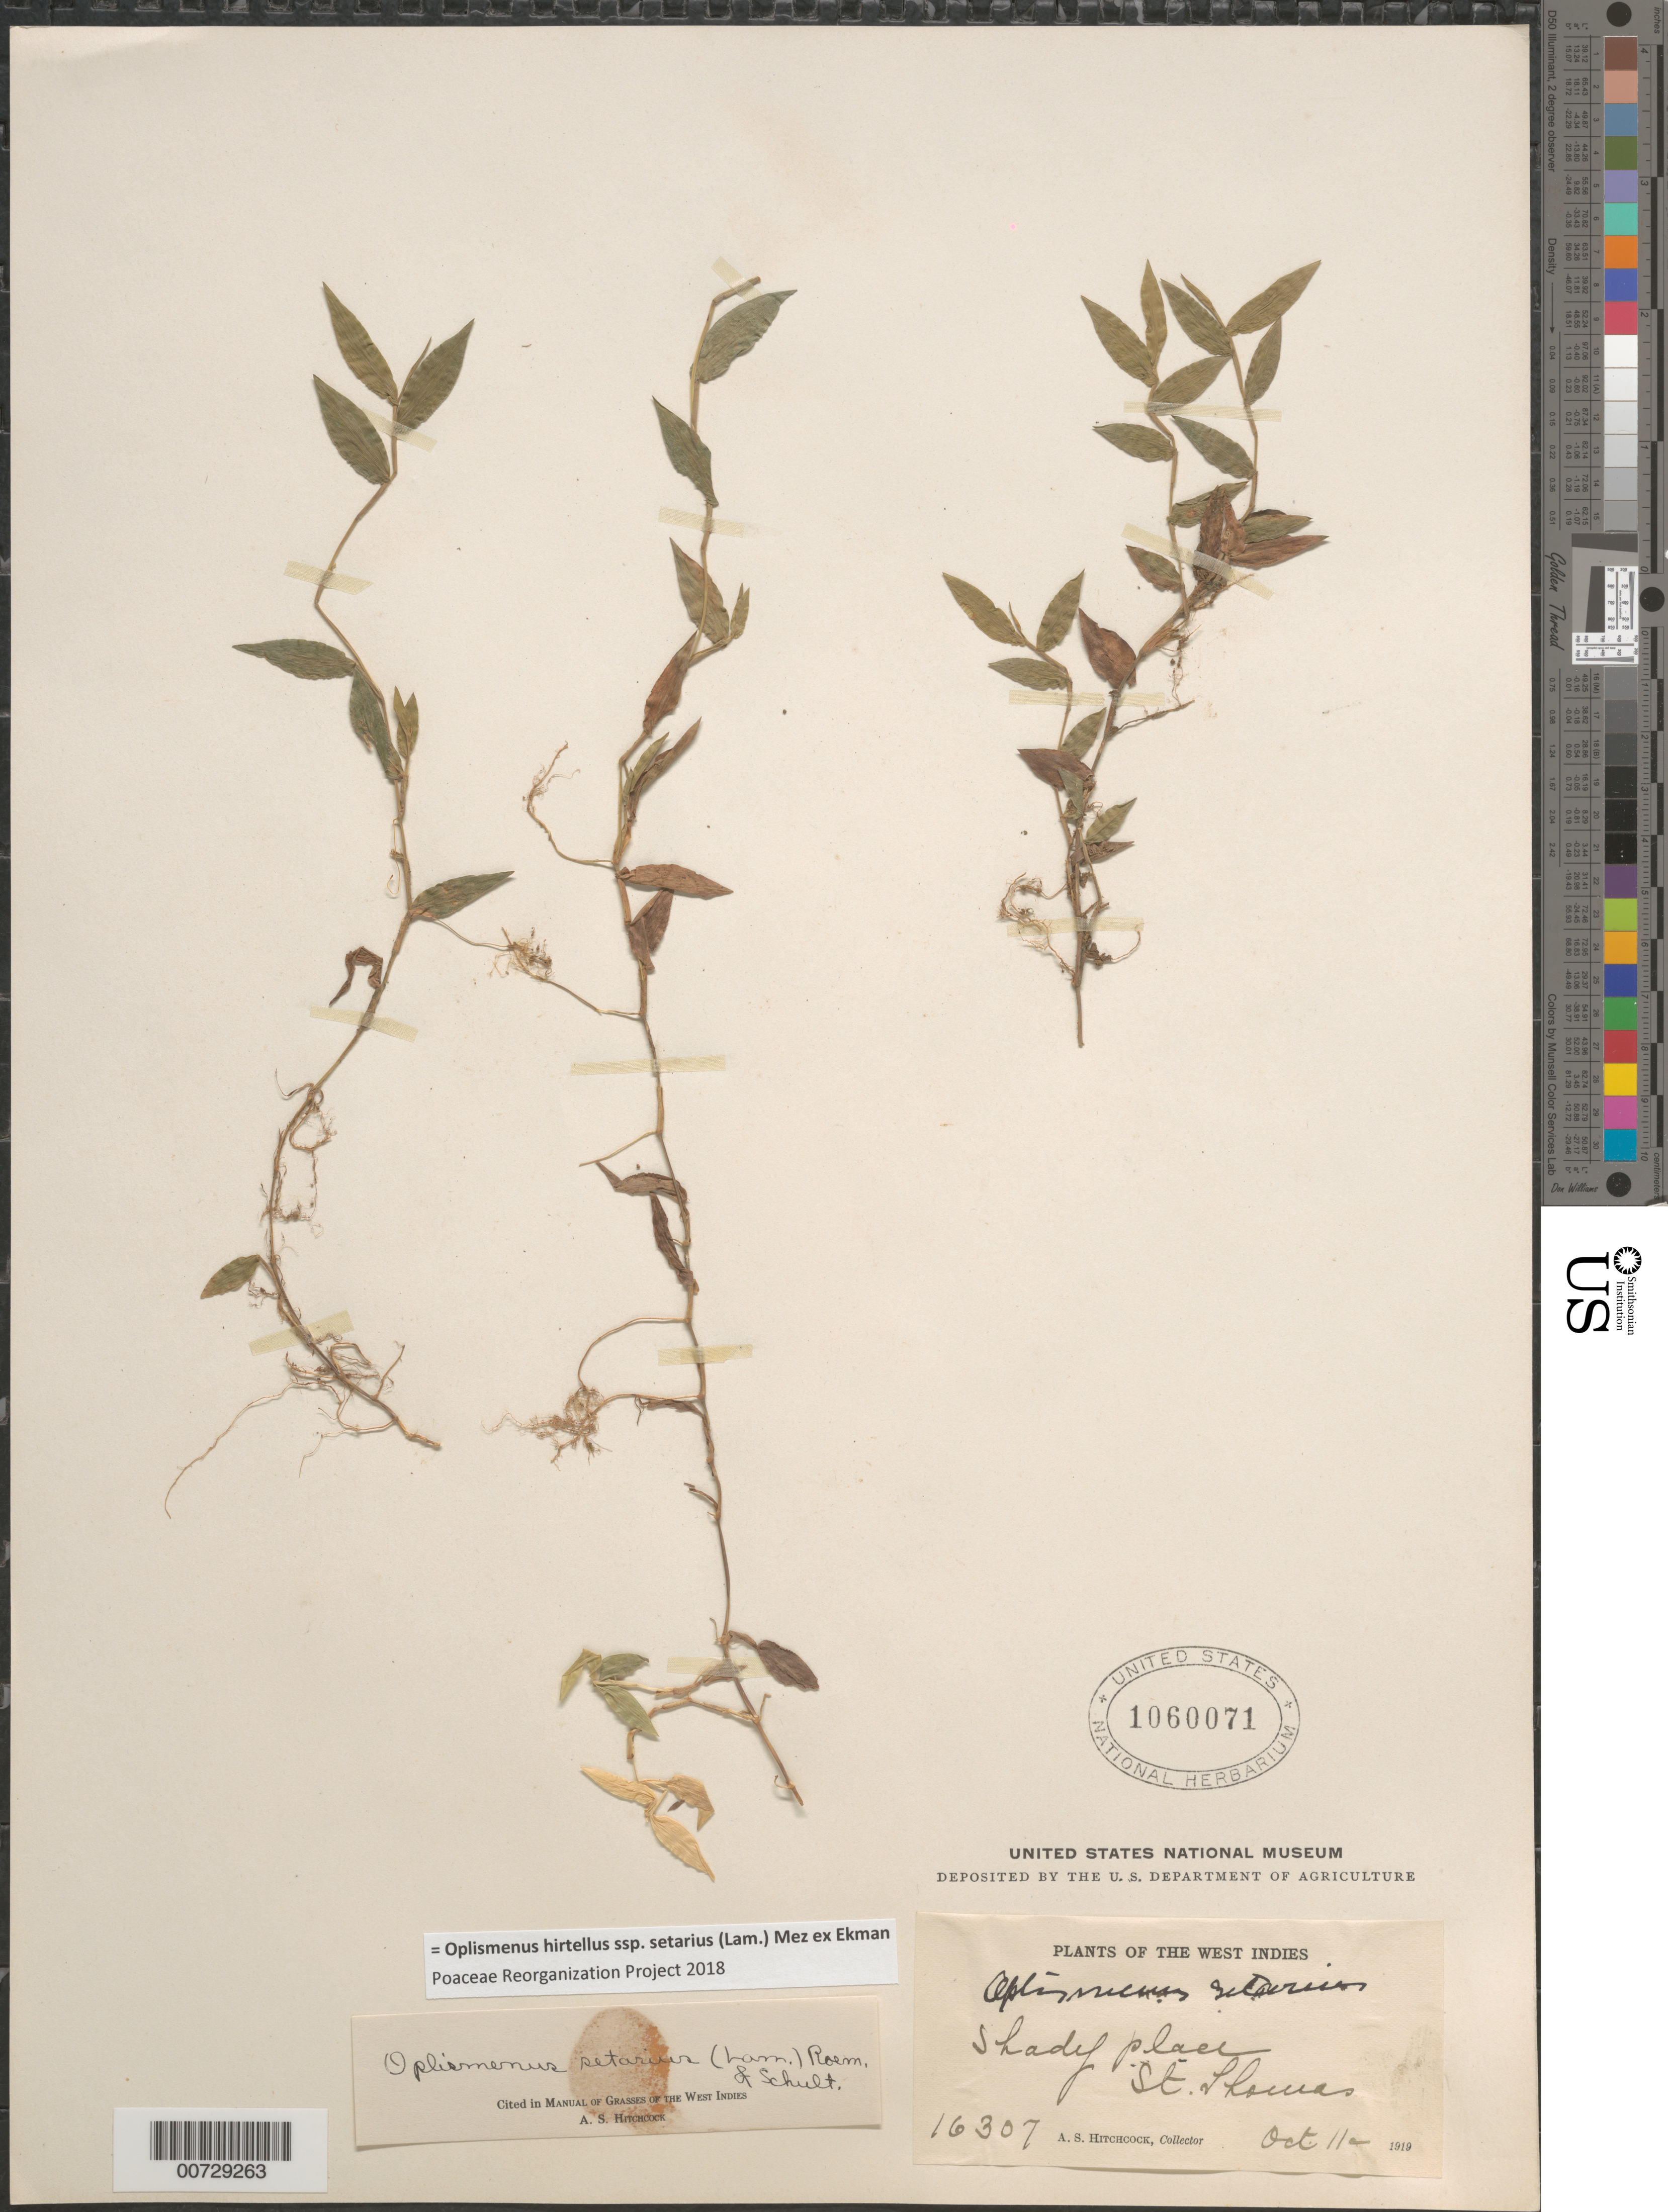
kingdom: Plantae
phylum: Tracheophyta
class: Liliopsida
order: Poales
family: Poaceae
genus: Oplismenus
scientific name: Oplismenus hirtellus subsp. setarius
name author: (Lam.) Mez ex Ekman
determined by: Poaceae Reorganization Project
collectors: A. S. Hitchcock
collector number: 16307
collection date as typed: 11 Oct 1919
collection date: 1919-10-11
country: U.S. Virgin Islands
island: St. Thomas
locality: St. Thomas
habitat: Shady place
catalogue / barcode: US 1060071